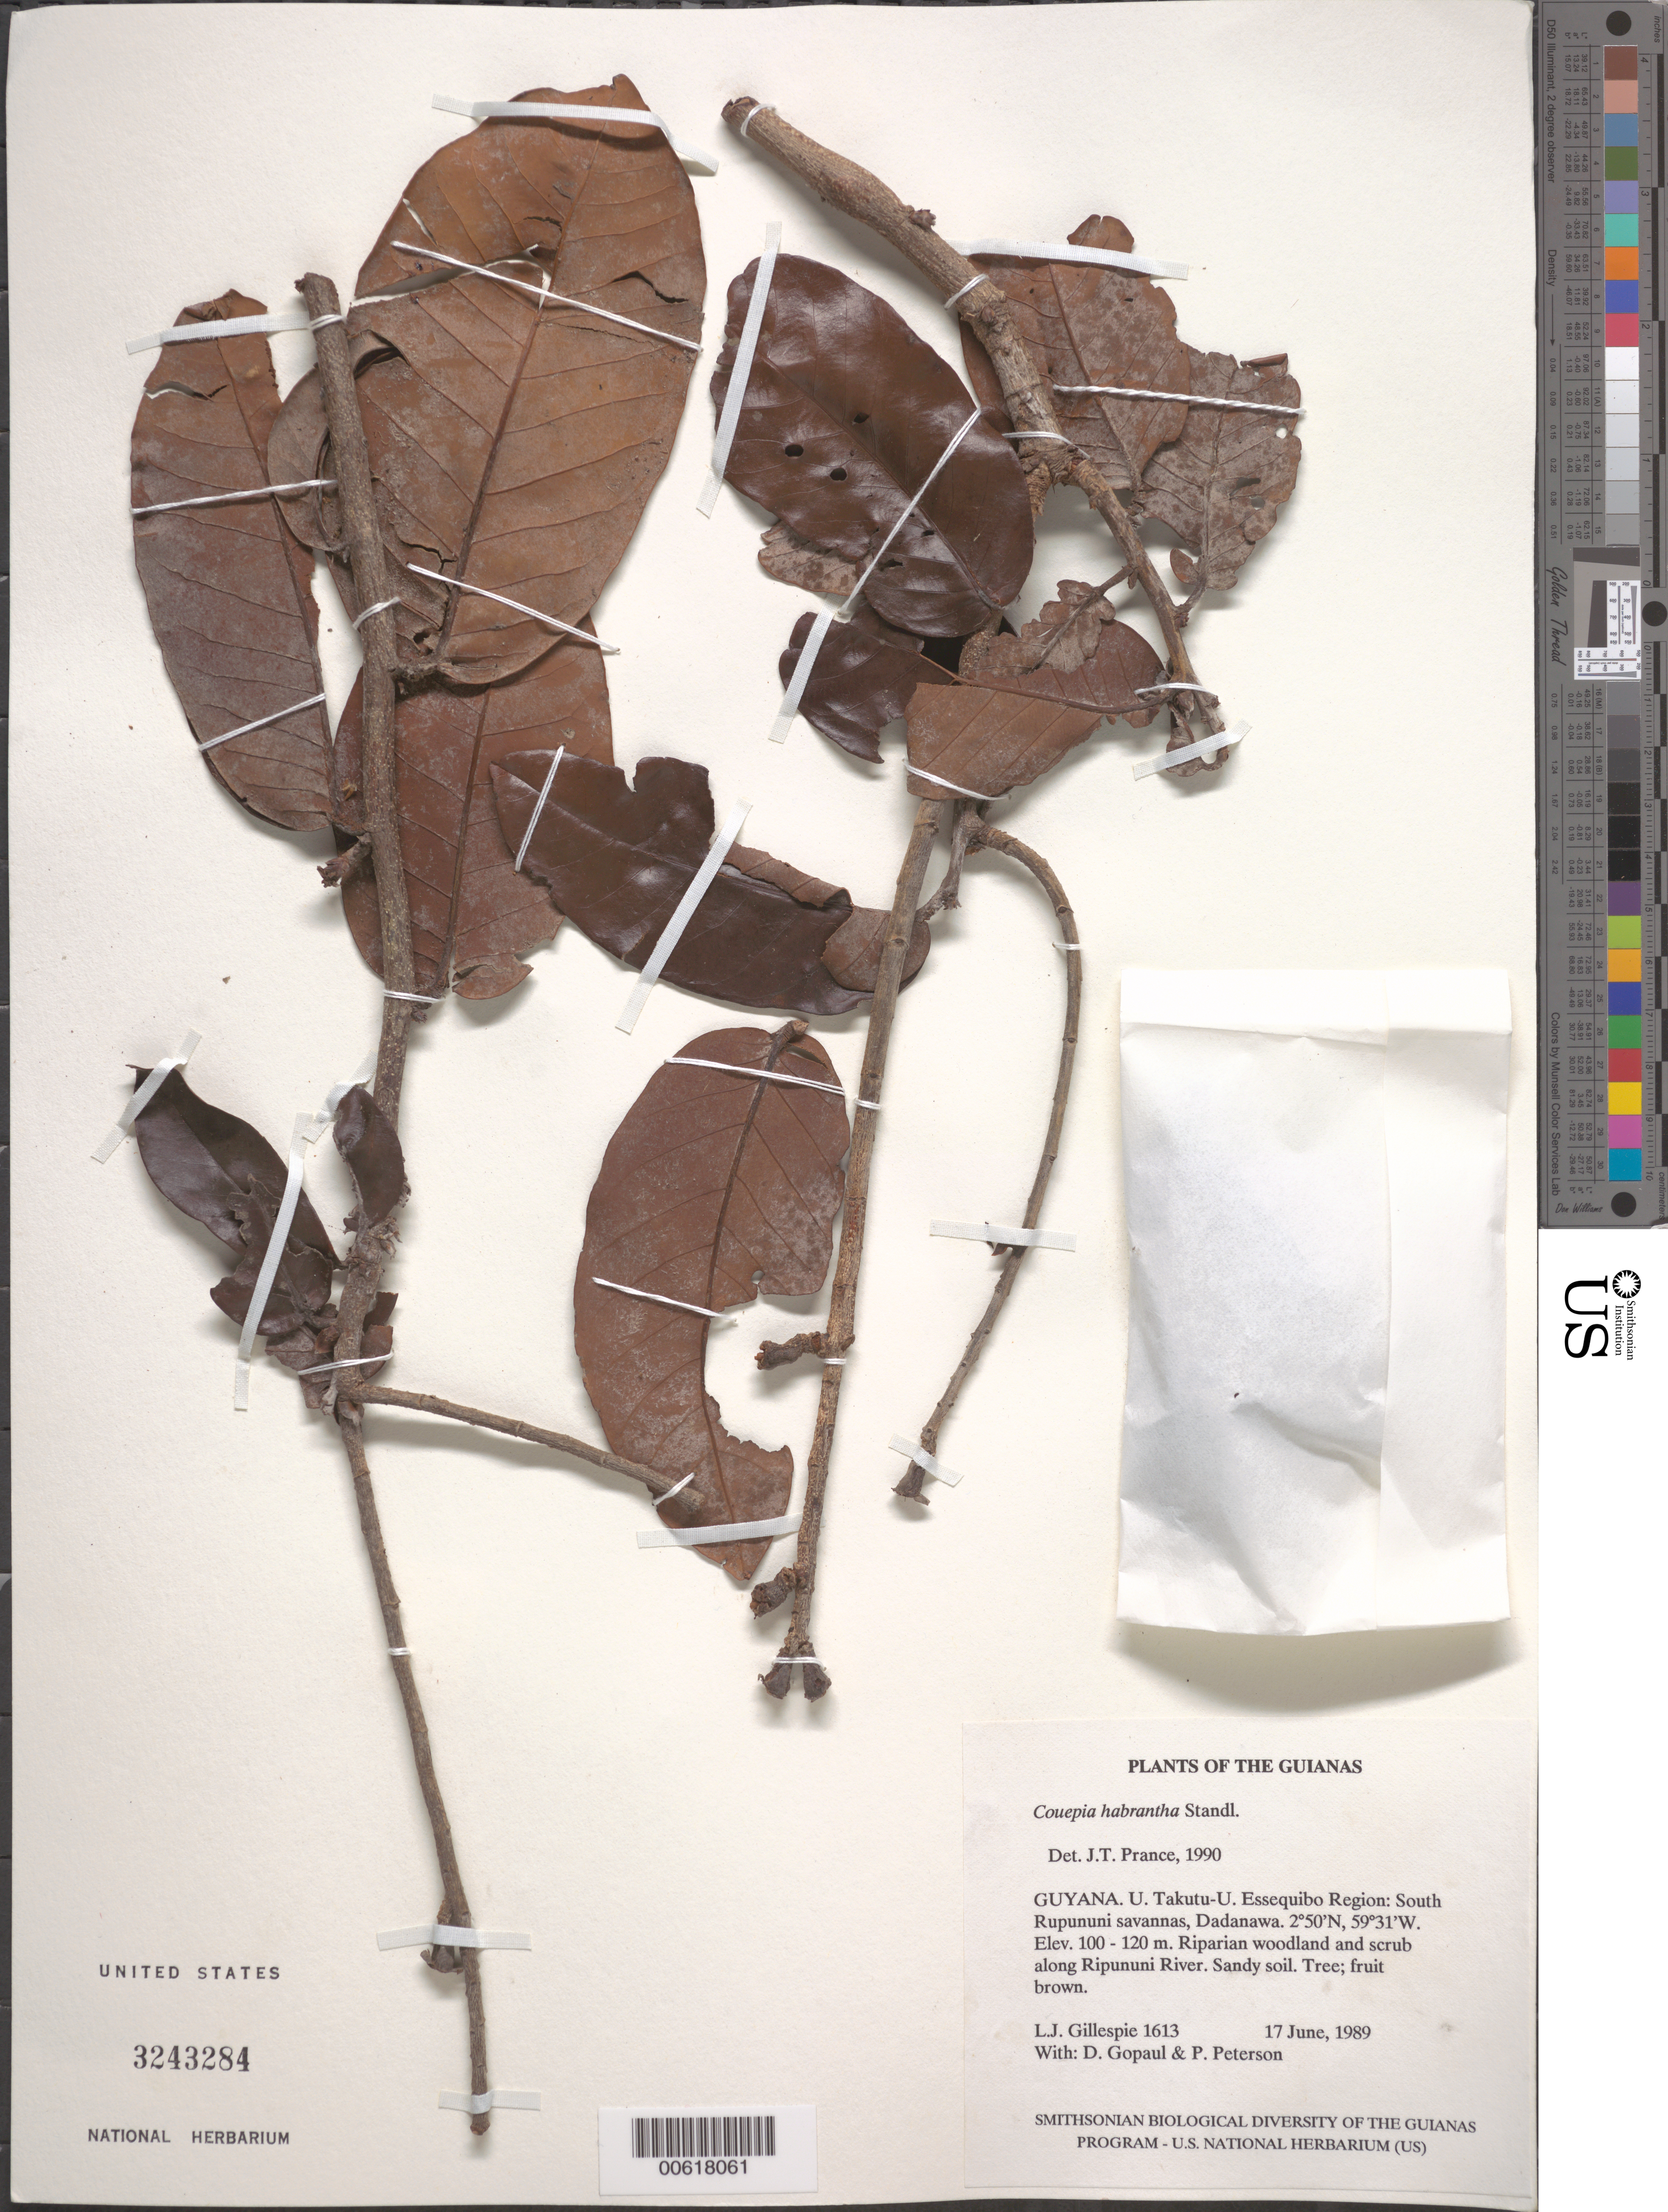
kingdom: Plantae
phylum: Tracheophyta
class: Magnoliopsida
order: Malpighiales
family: Chrysobalanaceae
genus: Couepia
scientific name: Couepia habrantha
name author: Standl.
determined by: Prance, G. T.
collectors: L. J. Gillespie, D. Gopaul & P. M. Peterson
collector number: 1613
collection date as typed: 17 June 1989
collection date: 1989-06-17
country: Guyana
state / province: U. Takutu-U. Essequibo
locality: South Rupununi savanna, Dadanawa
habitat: Riparian woodland and scrub along Rupununi River. Sandy soil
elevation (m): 100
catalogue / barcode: US 3243284